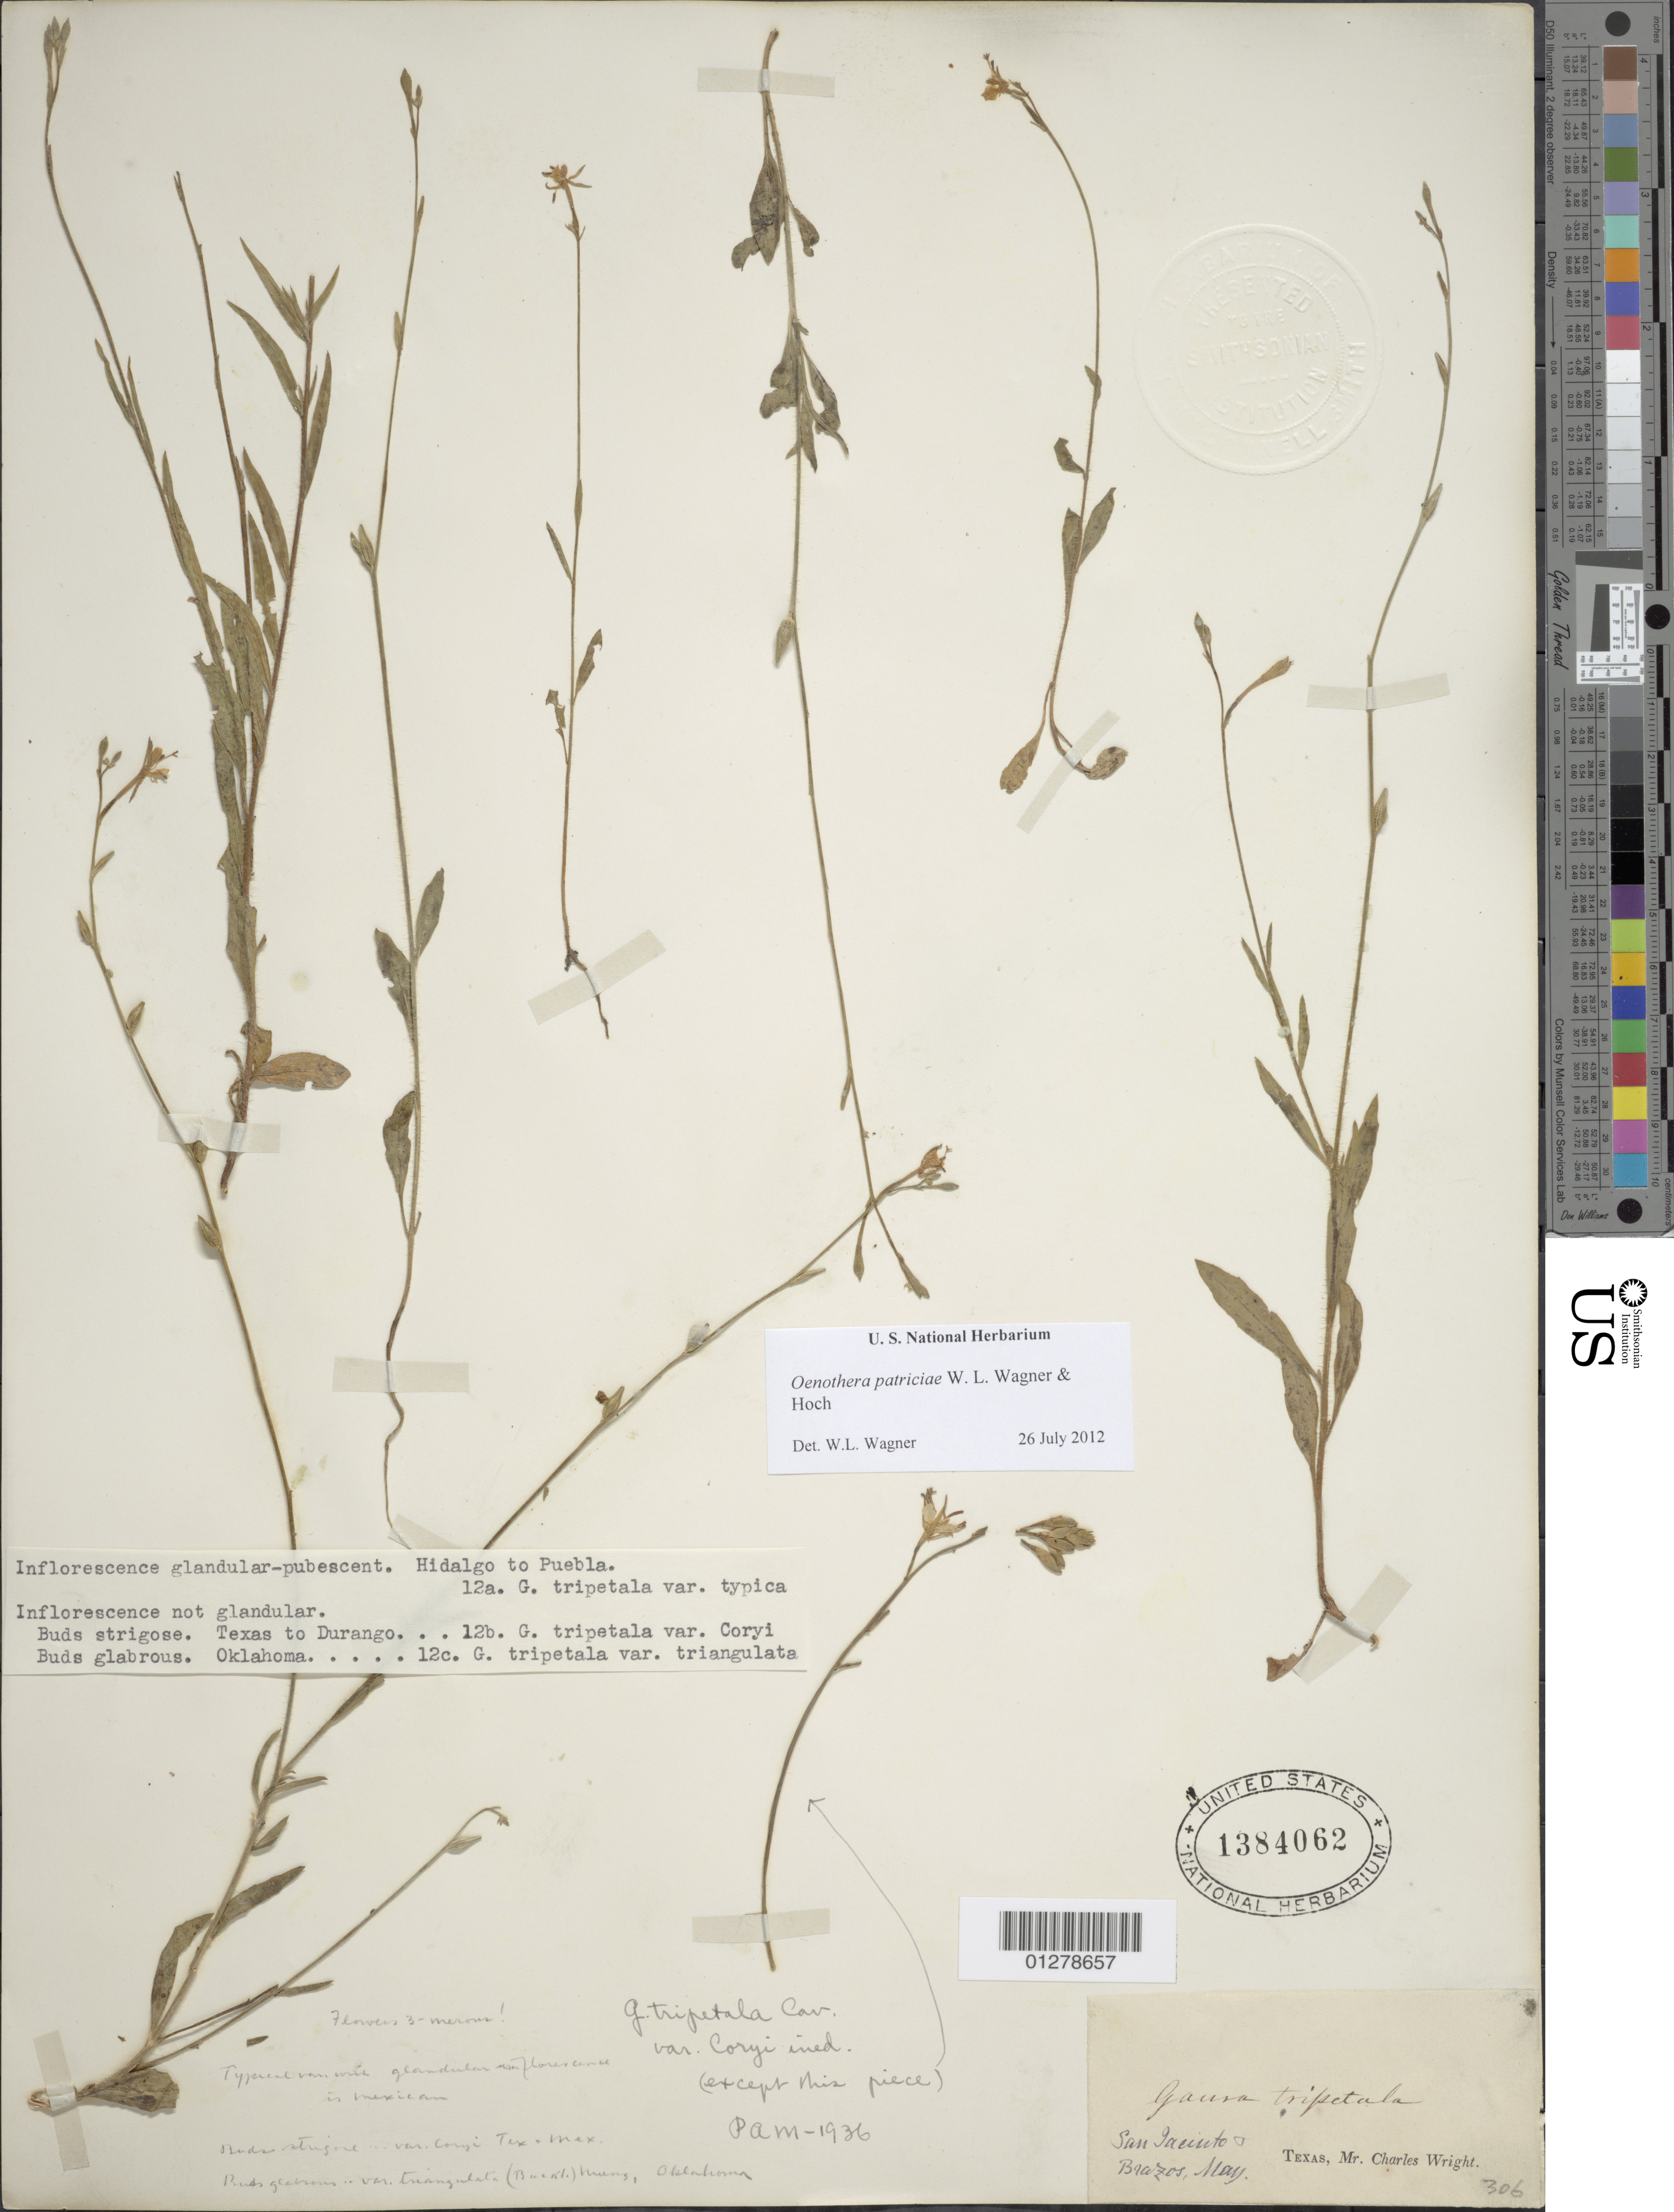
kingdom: Plantae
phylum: Tracheophyta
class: Magnoliopsida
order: Myrtales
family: Onagraceae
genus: Oenothera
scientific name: Oenothera patriciae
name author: W.L. Wagner & Hoch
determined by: Wagner, W. L., (BOT), Smithsonian Institution - National Museum of Natural History (UNITED STATES)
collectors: C. Wright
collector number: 306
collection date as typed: May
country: United States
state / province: Texas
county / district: Brazos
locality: San Jacinto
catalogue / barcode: US 1384062